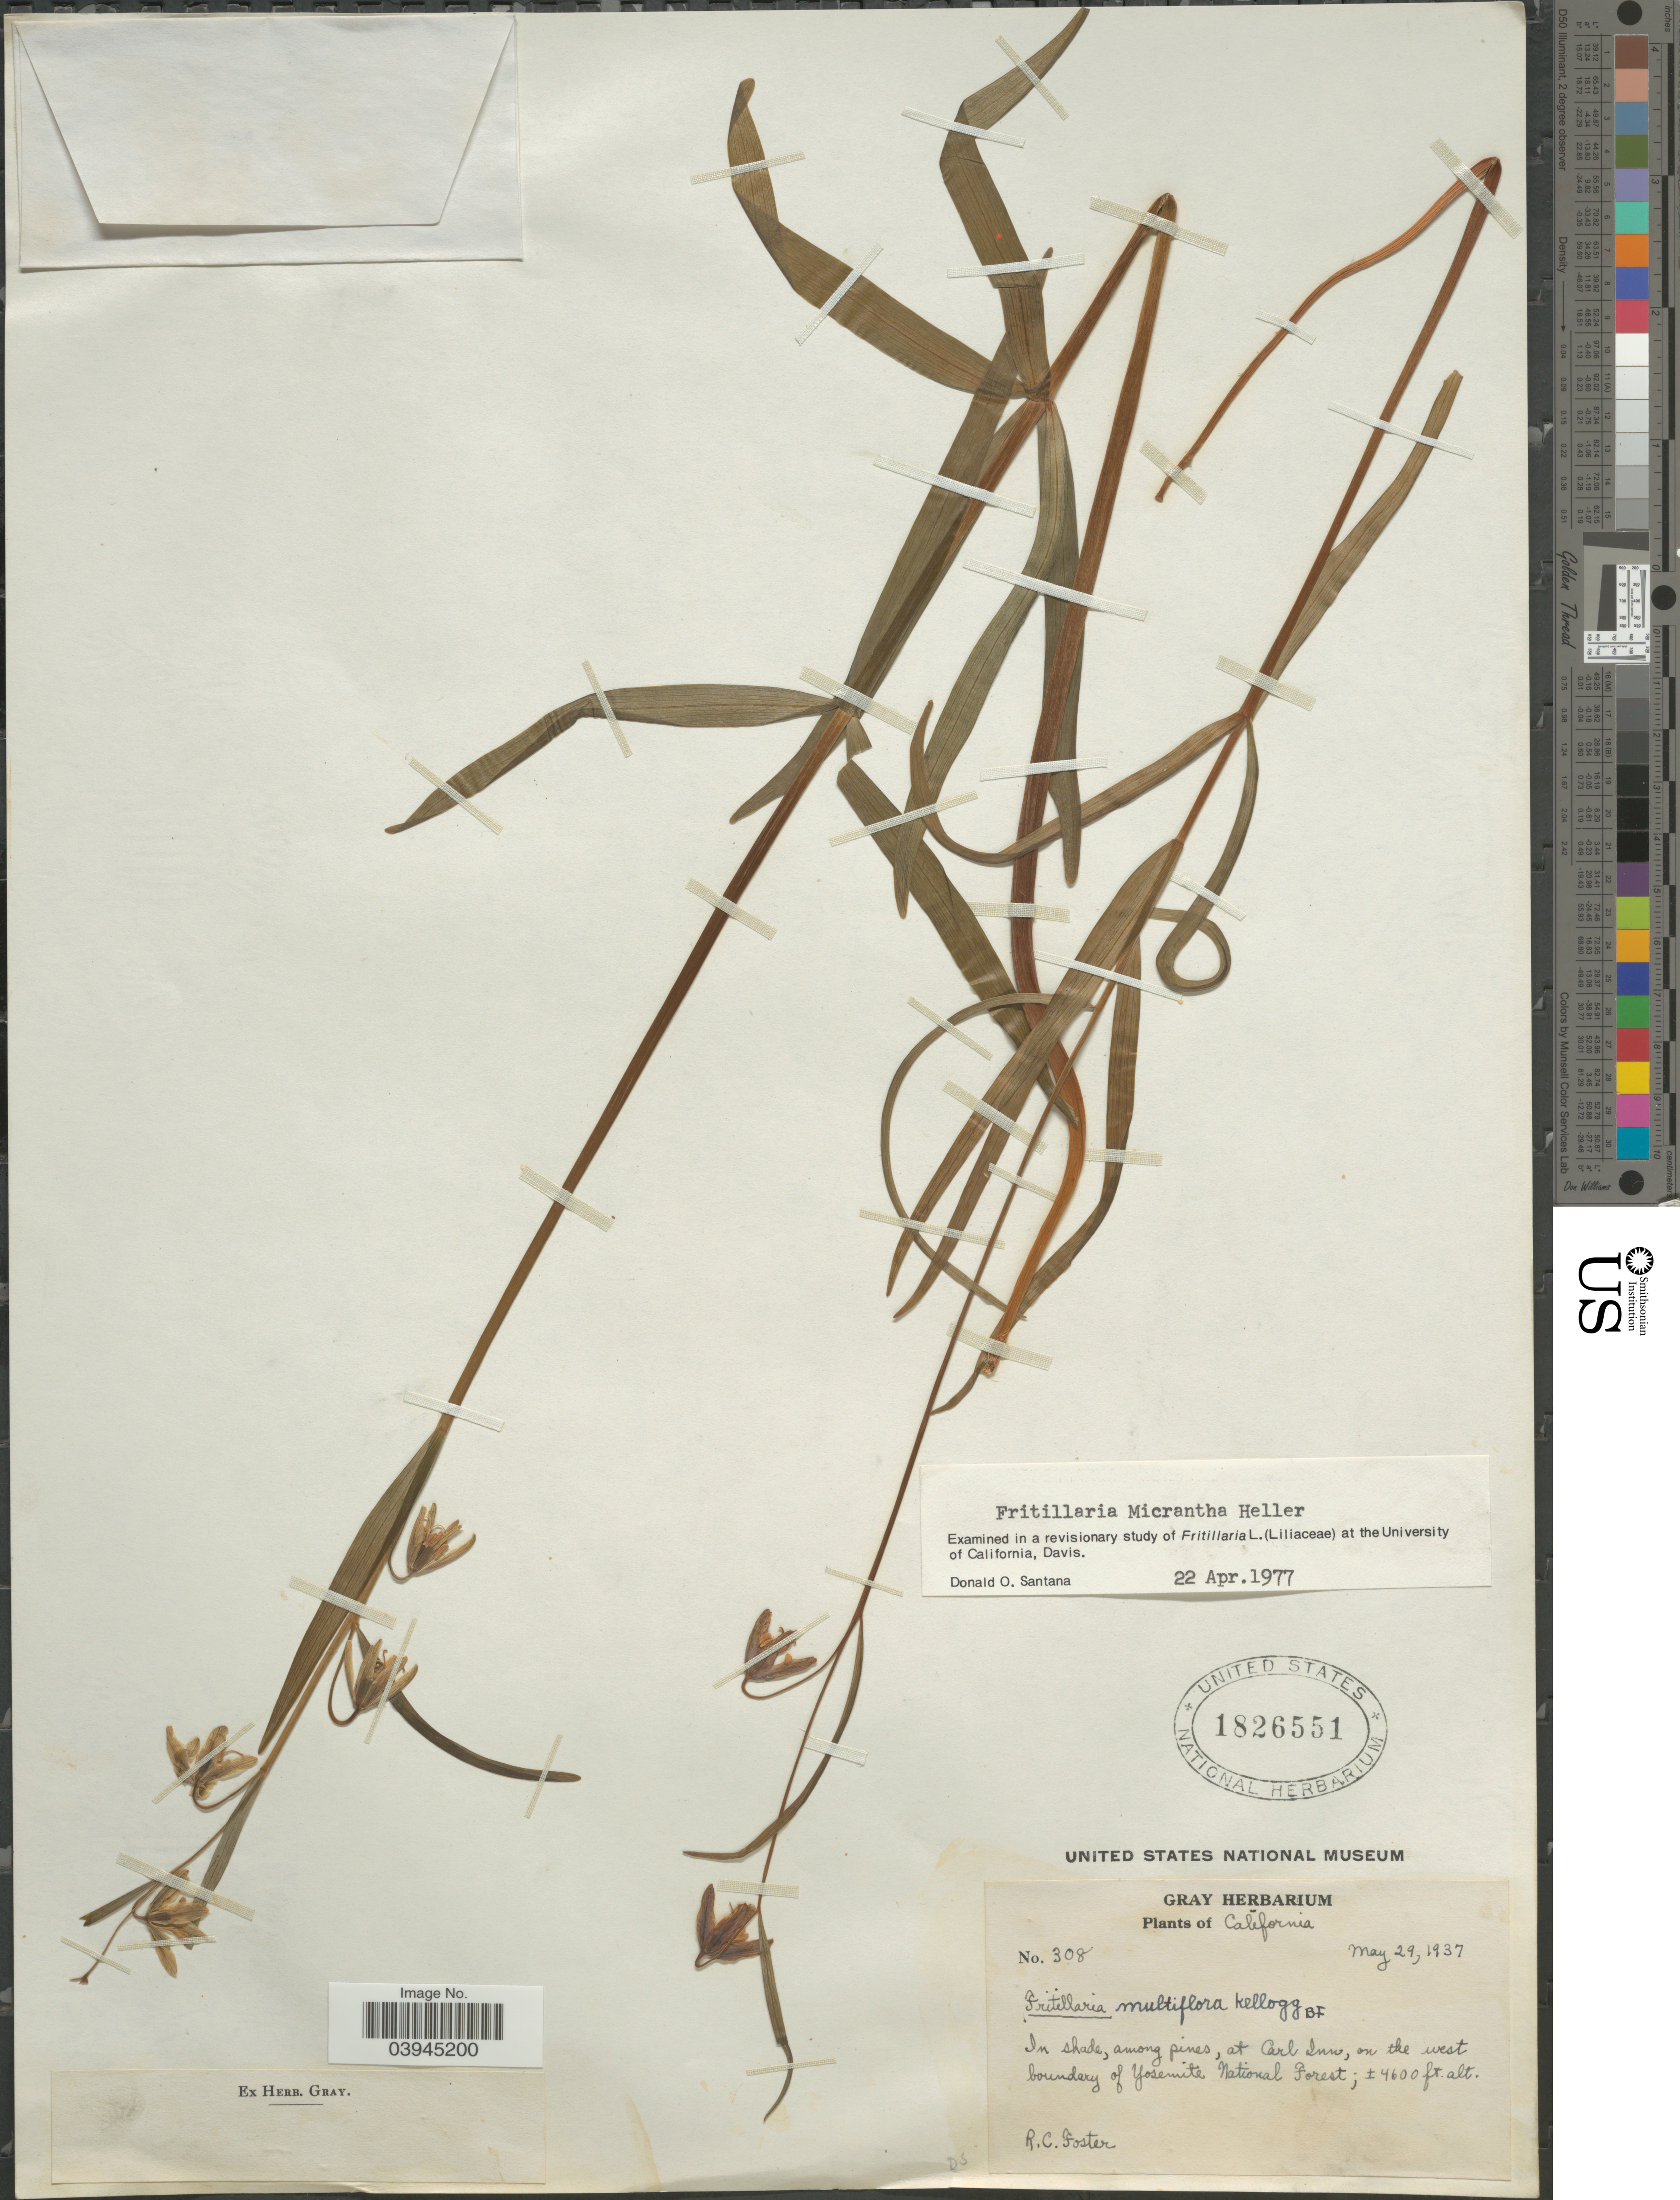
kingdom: Plantae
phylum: Tracheophyta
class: Liliopsida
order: Liliales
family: Liliaceae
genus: Fritillaria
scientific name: Fritillaria micrantha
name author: A. Heller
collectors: R. C. Foster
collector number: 308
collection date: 1937-05-29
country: United States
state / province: California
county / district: Mariposa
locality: In shade, among pines, at Carl Inn, on the west boundary of Yosemite National Forest.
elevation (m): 1402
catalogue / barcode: US 1826551